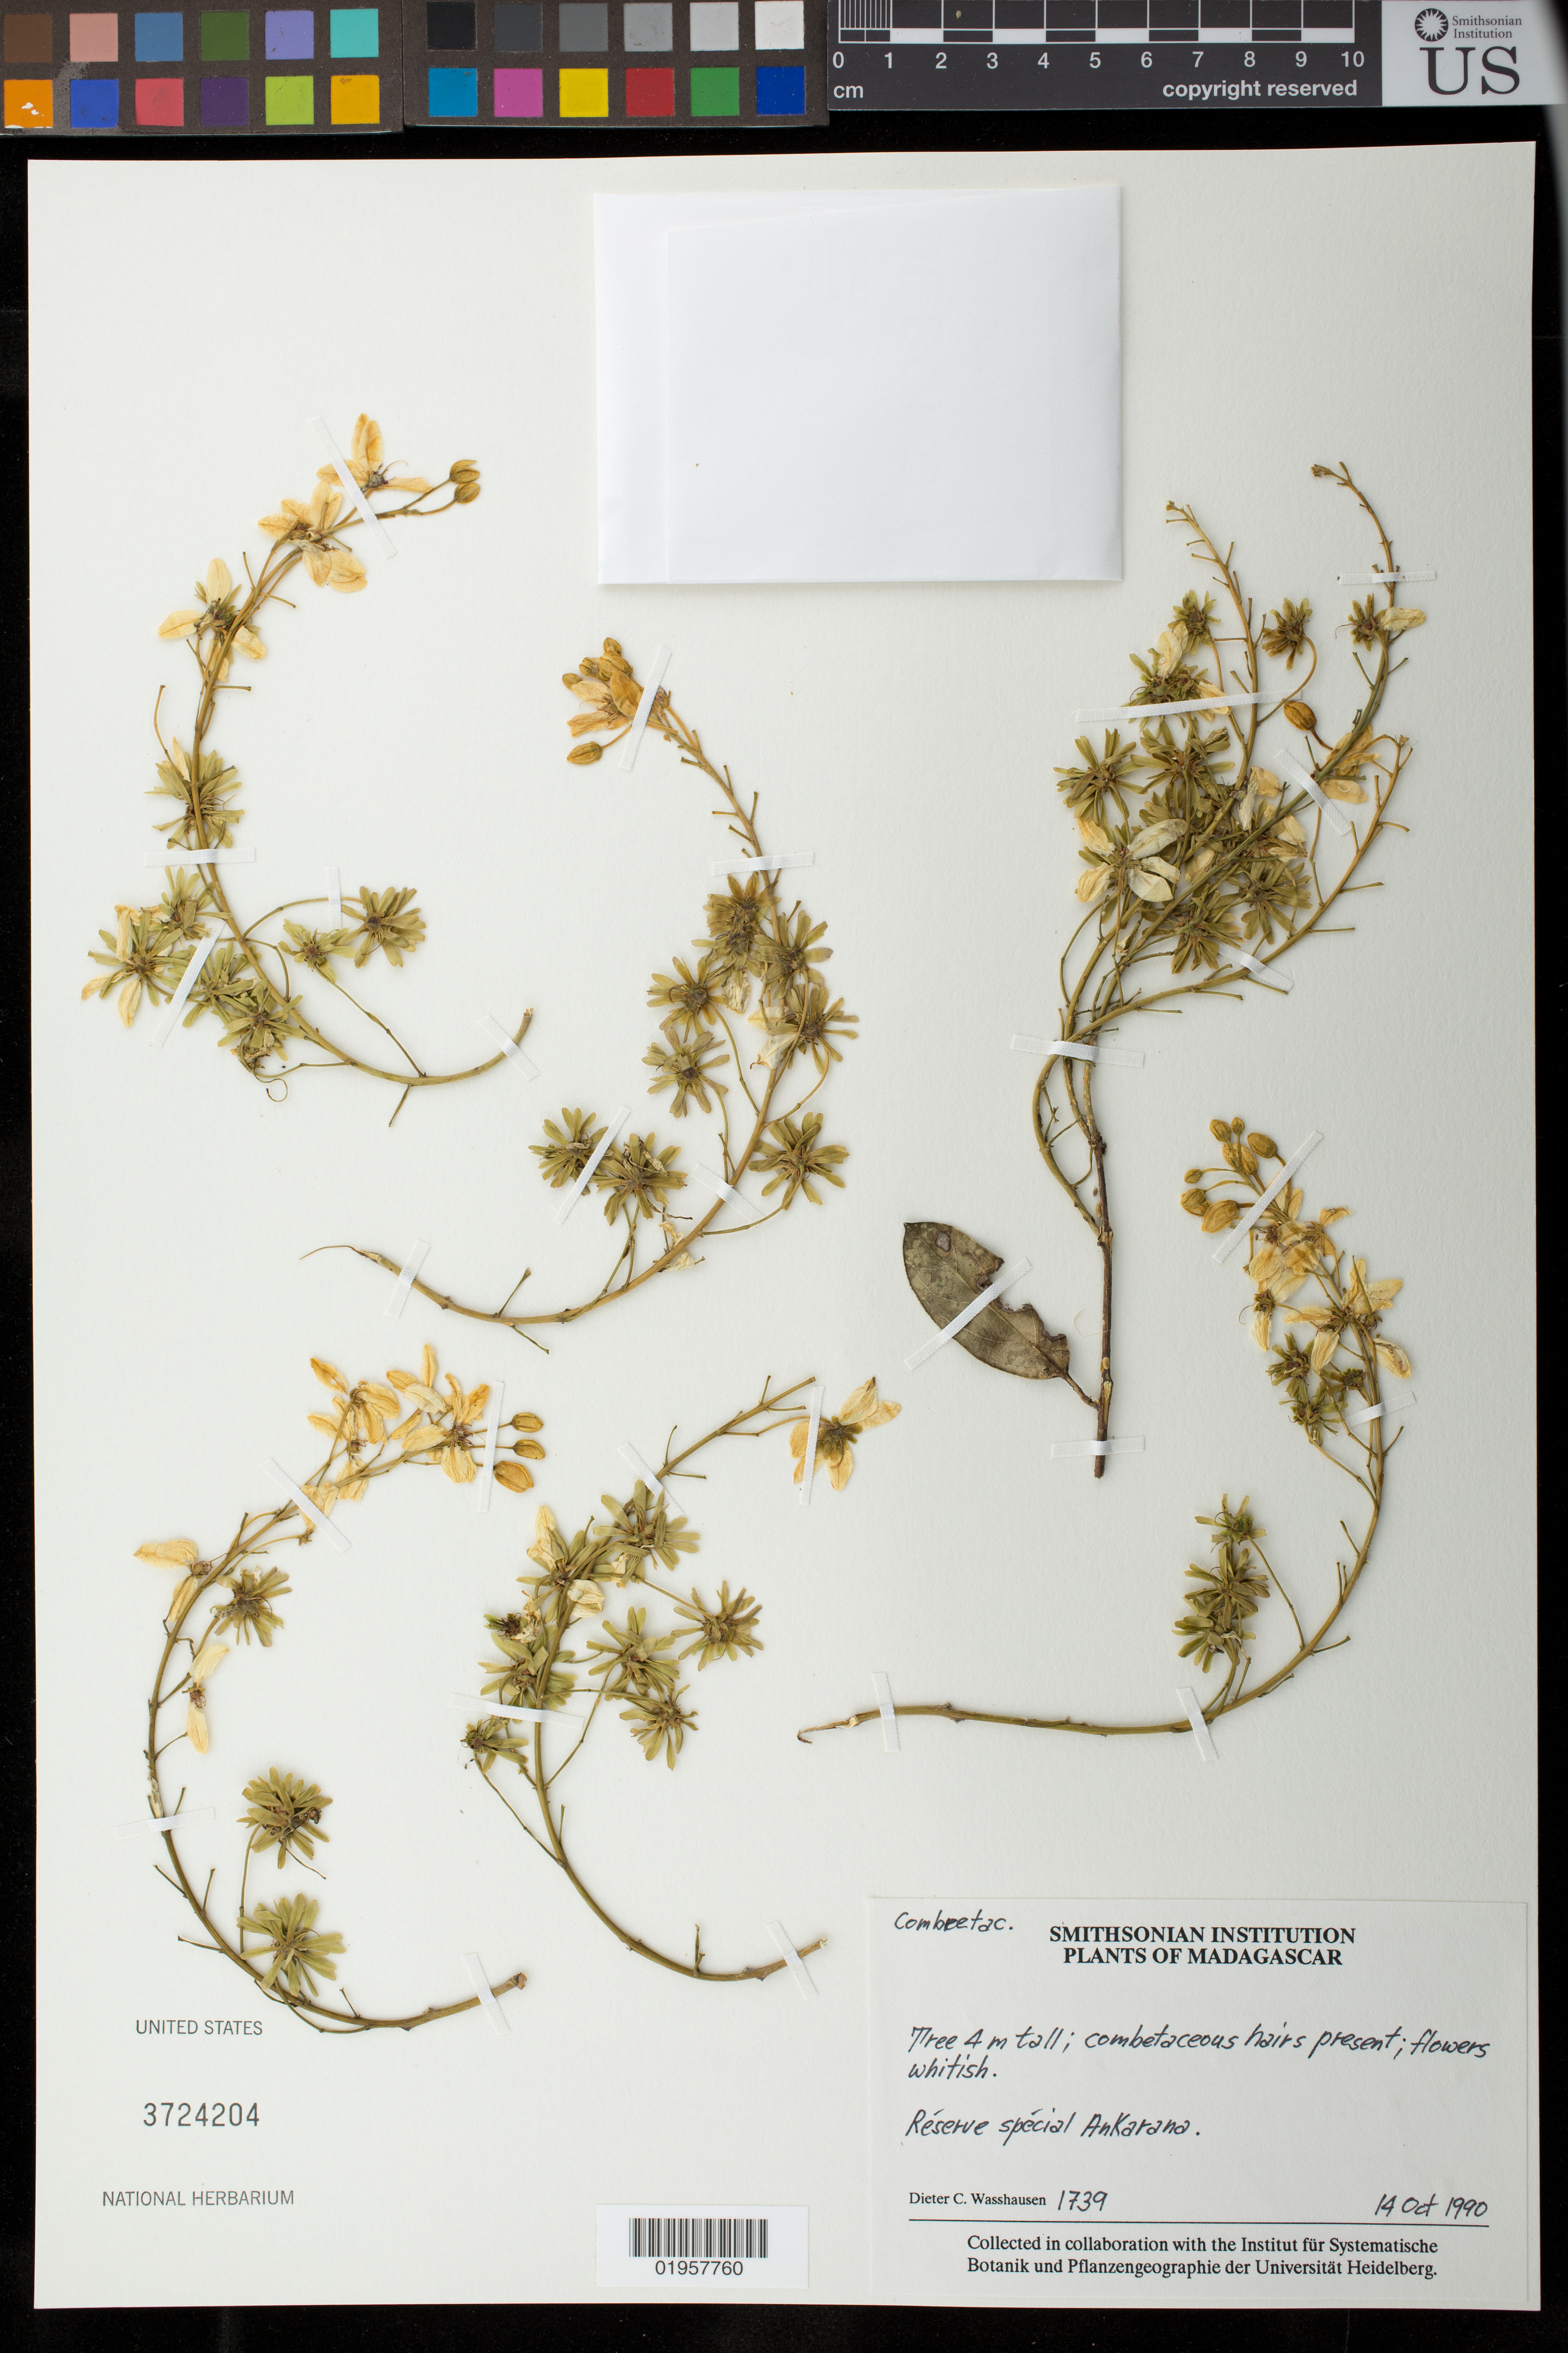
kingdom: Plantae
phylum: Tracheophyta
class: Magnoliopsida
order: Myrtales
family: Combretaceae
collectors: D. C. Wasshausen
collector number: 1739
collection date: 1990-10-14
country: Madagascar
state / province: Diana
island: Madagascar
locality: Réserve Spécial Ankarana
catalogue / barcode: US 3724204